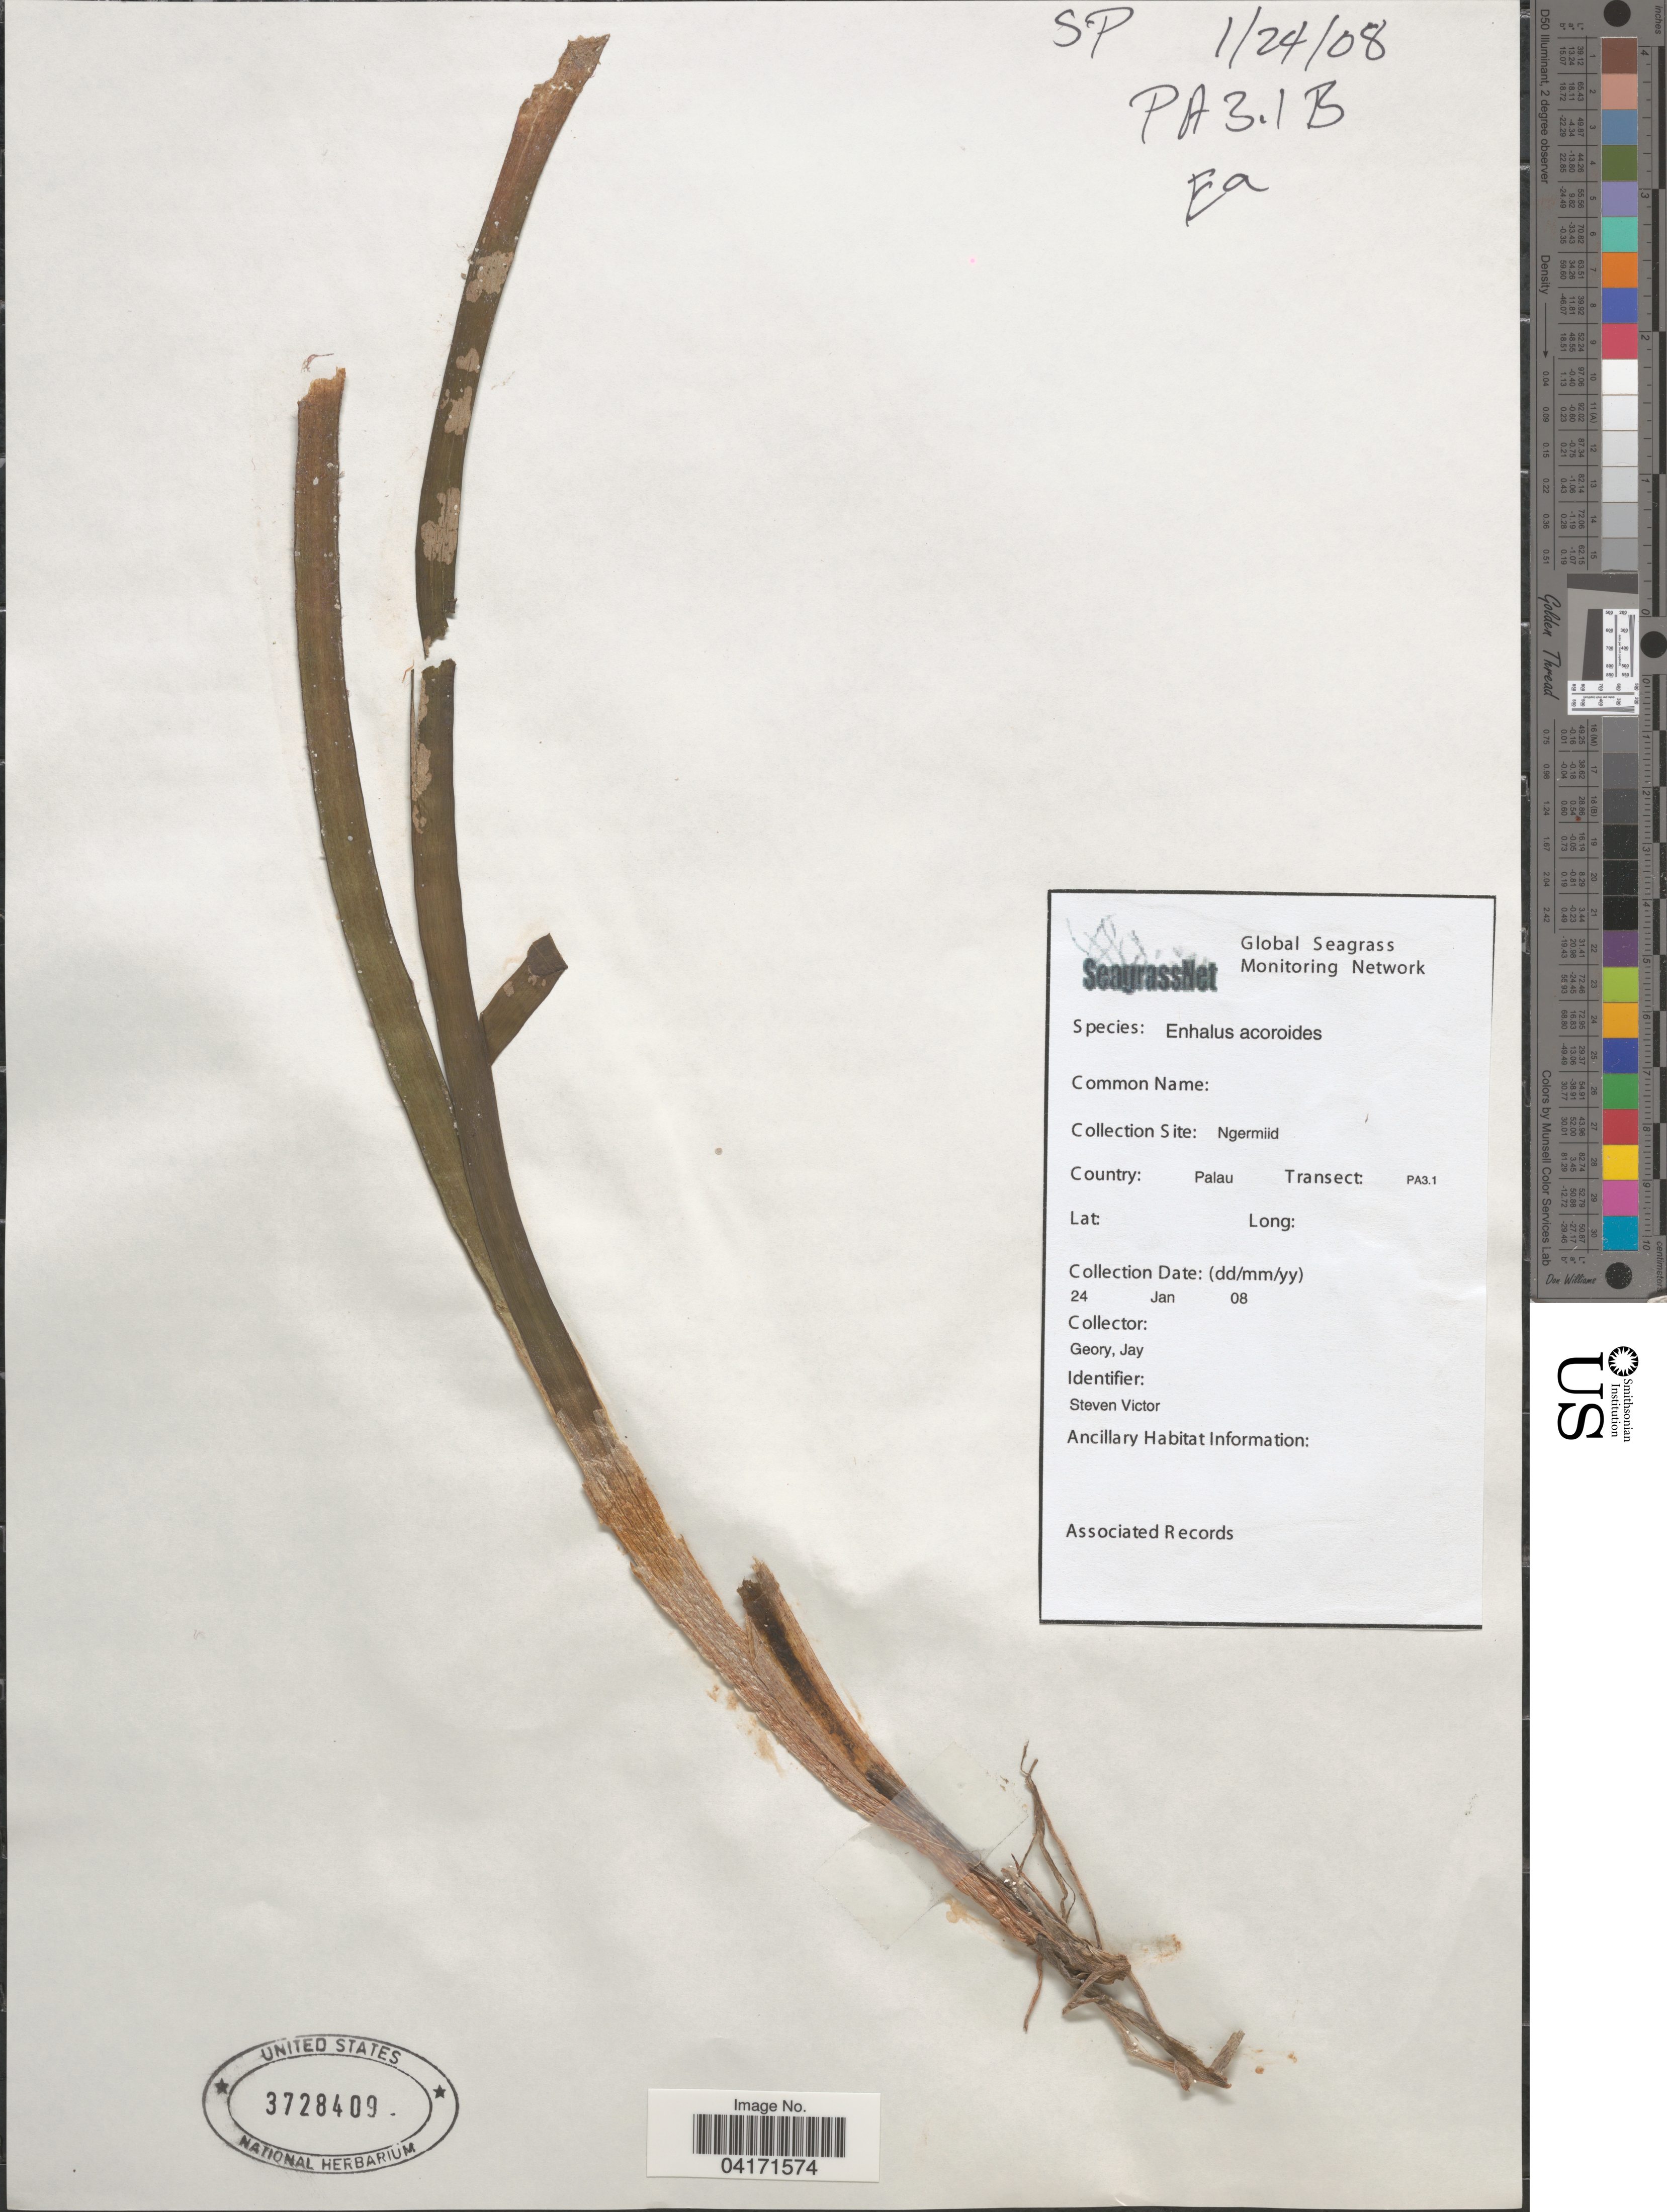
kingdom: Plantae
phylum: Tracheophyta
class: Liliopsida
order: Alismatales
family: Hydrocharitaceae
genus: Enhalus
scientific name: Enhalus acoroides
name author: (L. f.) Royle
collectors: Geor & Jay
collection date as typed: Transcribed d/m/y: 24/1/8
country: Palau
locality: PA3.1 B. Ngermiid. Palau. Transect: PA3.1.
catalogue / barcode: US 3728409